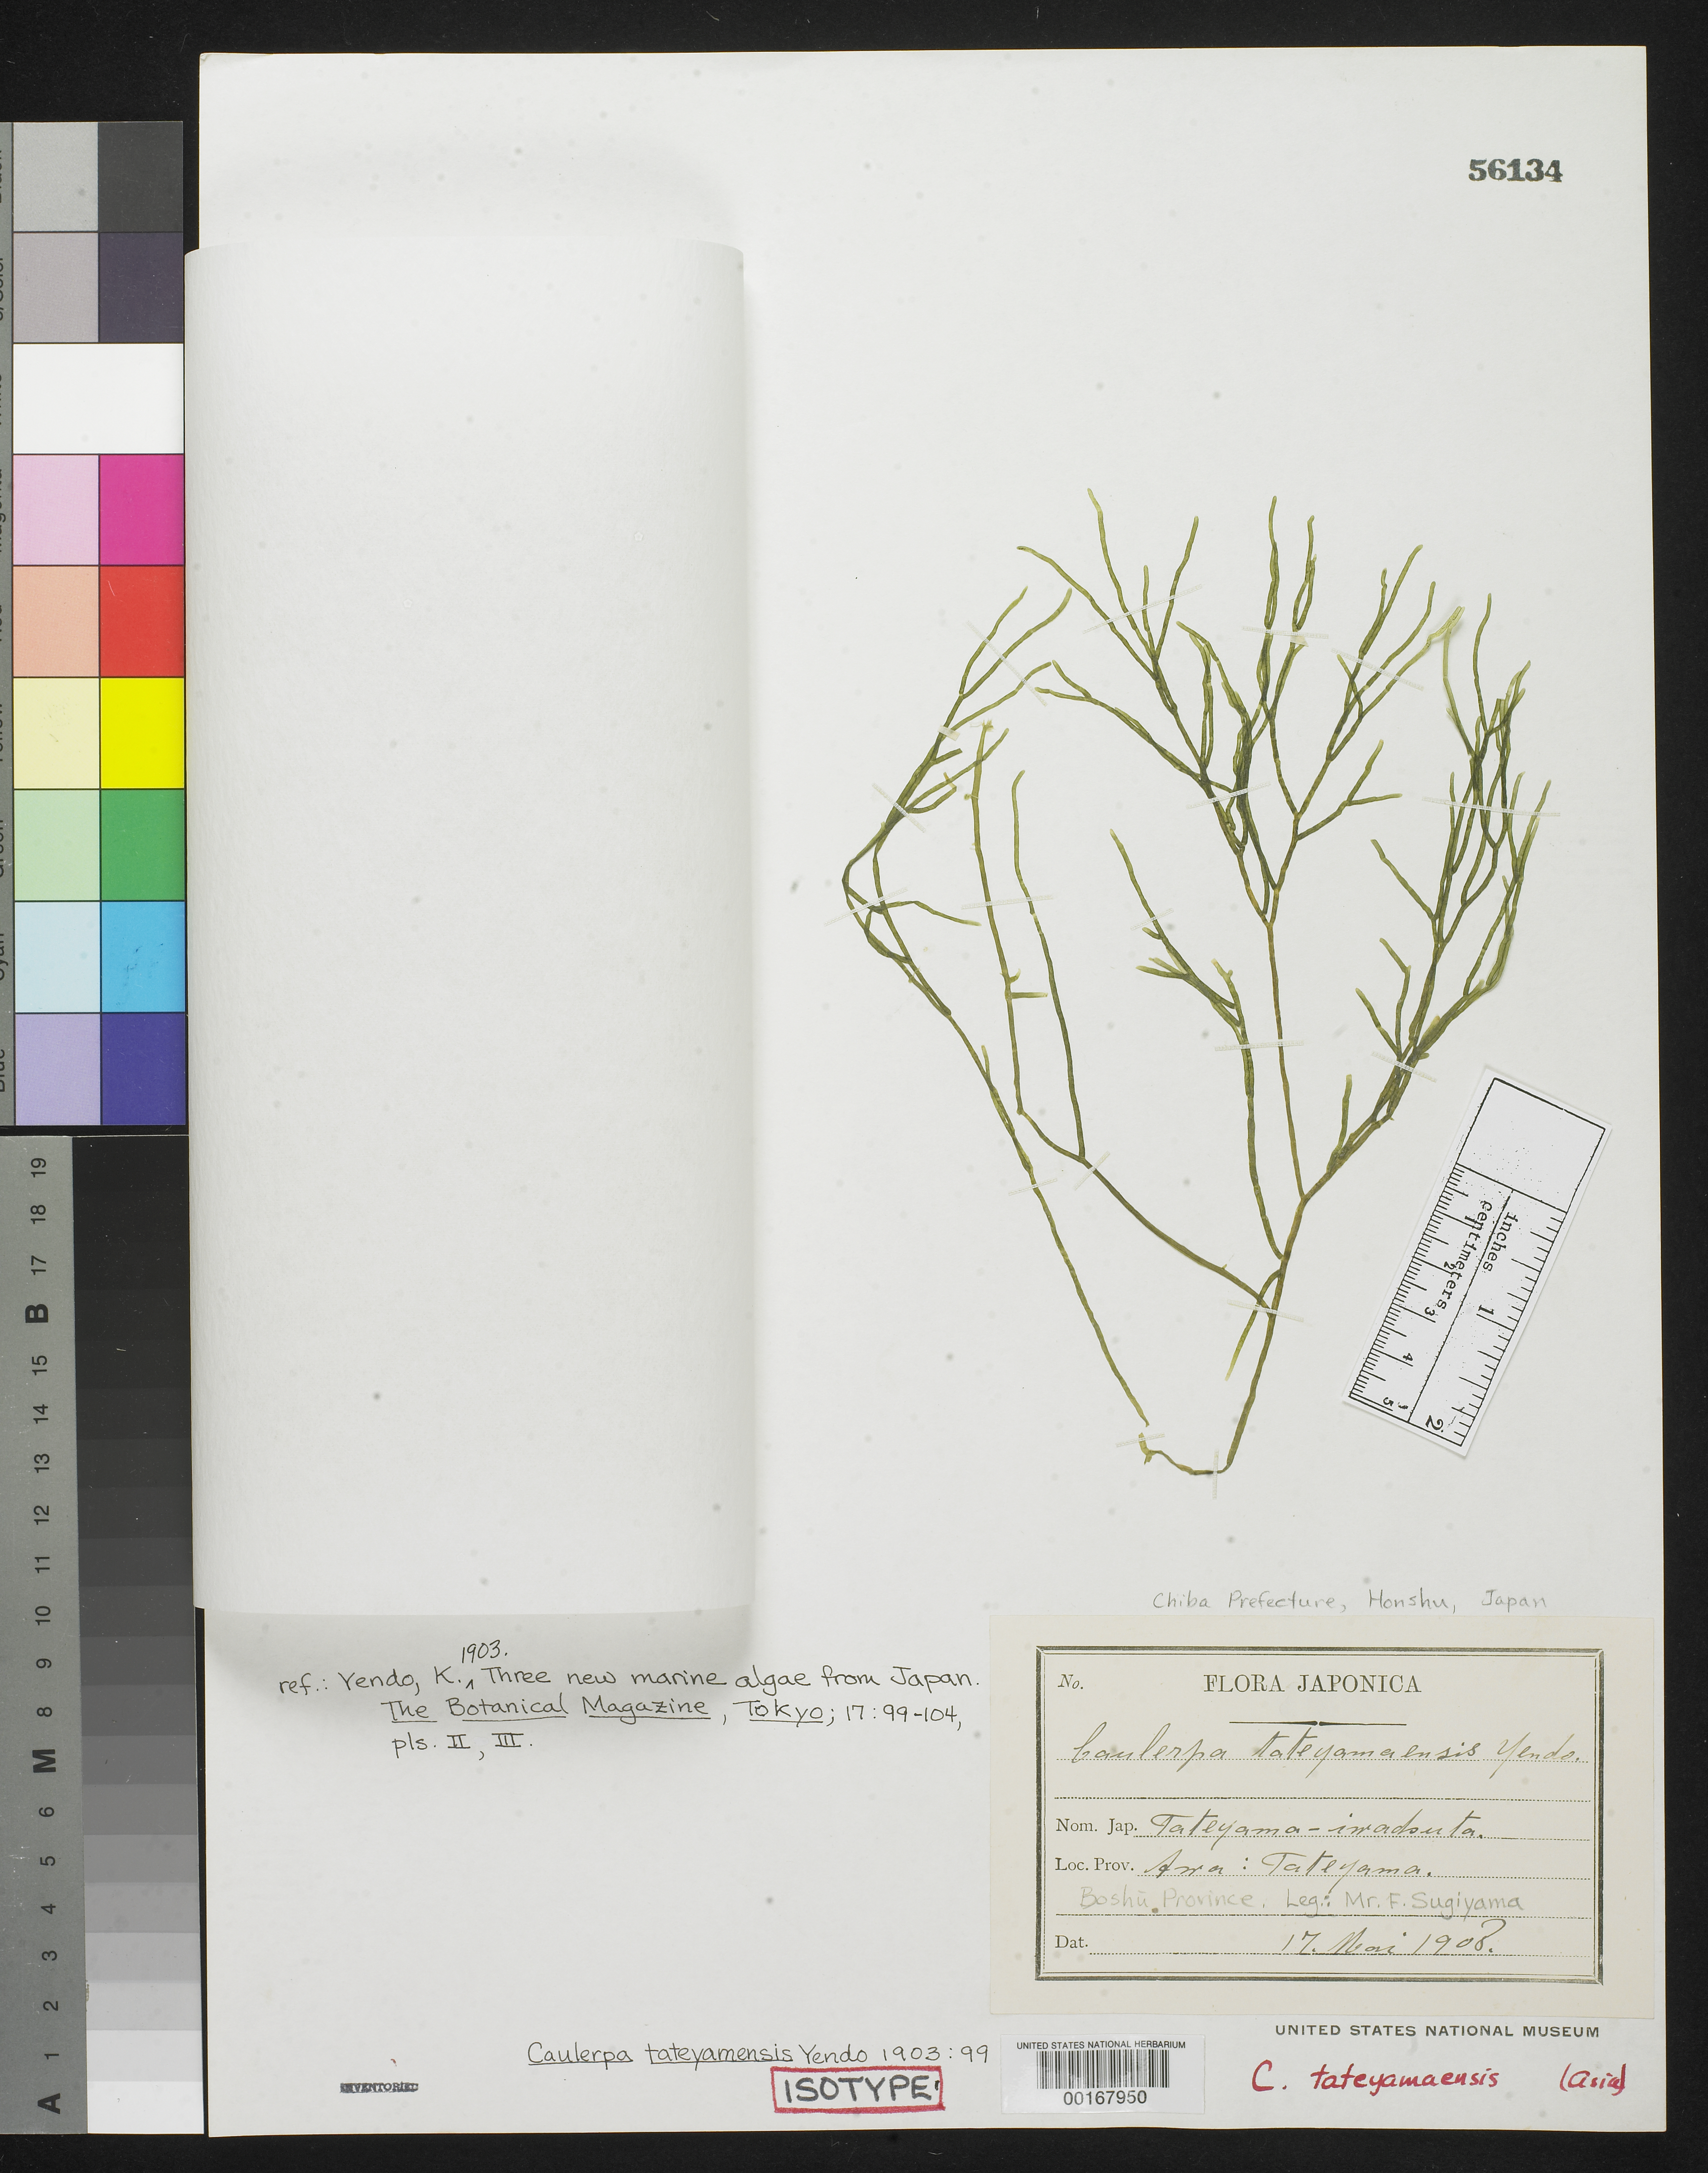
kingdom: Plantae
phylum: Chlorophyta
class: Ulvophyceae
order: Bryopsidales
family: Caulerpaceae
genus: Caulerpa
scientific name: Caulerpa tateyamaensis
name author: Yendo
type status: Isotype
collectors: F. Sugiyama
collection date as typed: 17 May 1908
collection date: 1908-05-17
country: Japan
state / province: Tiba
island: Honshu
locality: Tateyama.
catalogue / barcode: US 56134